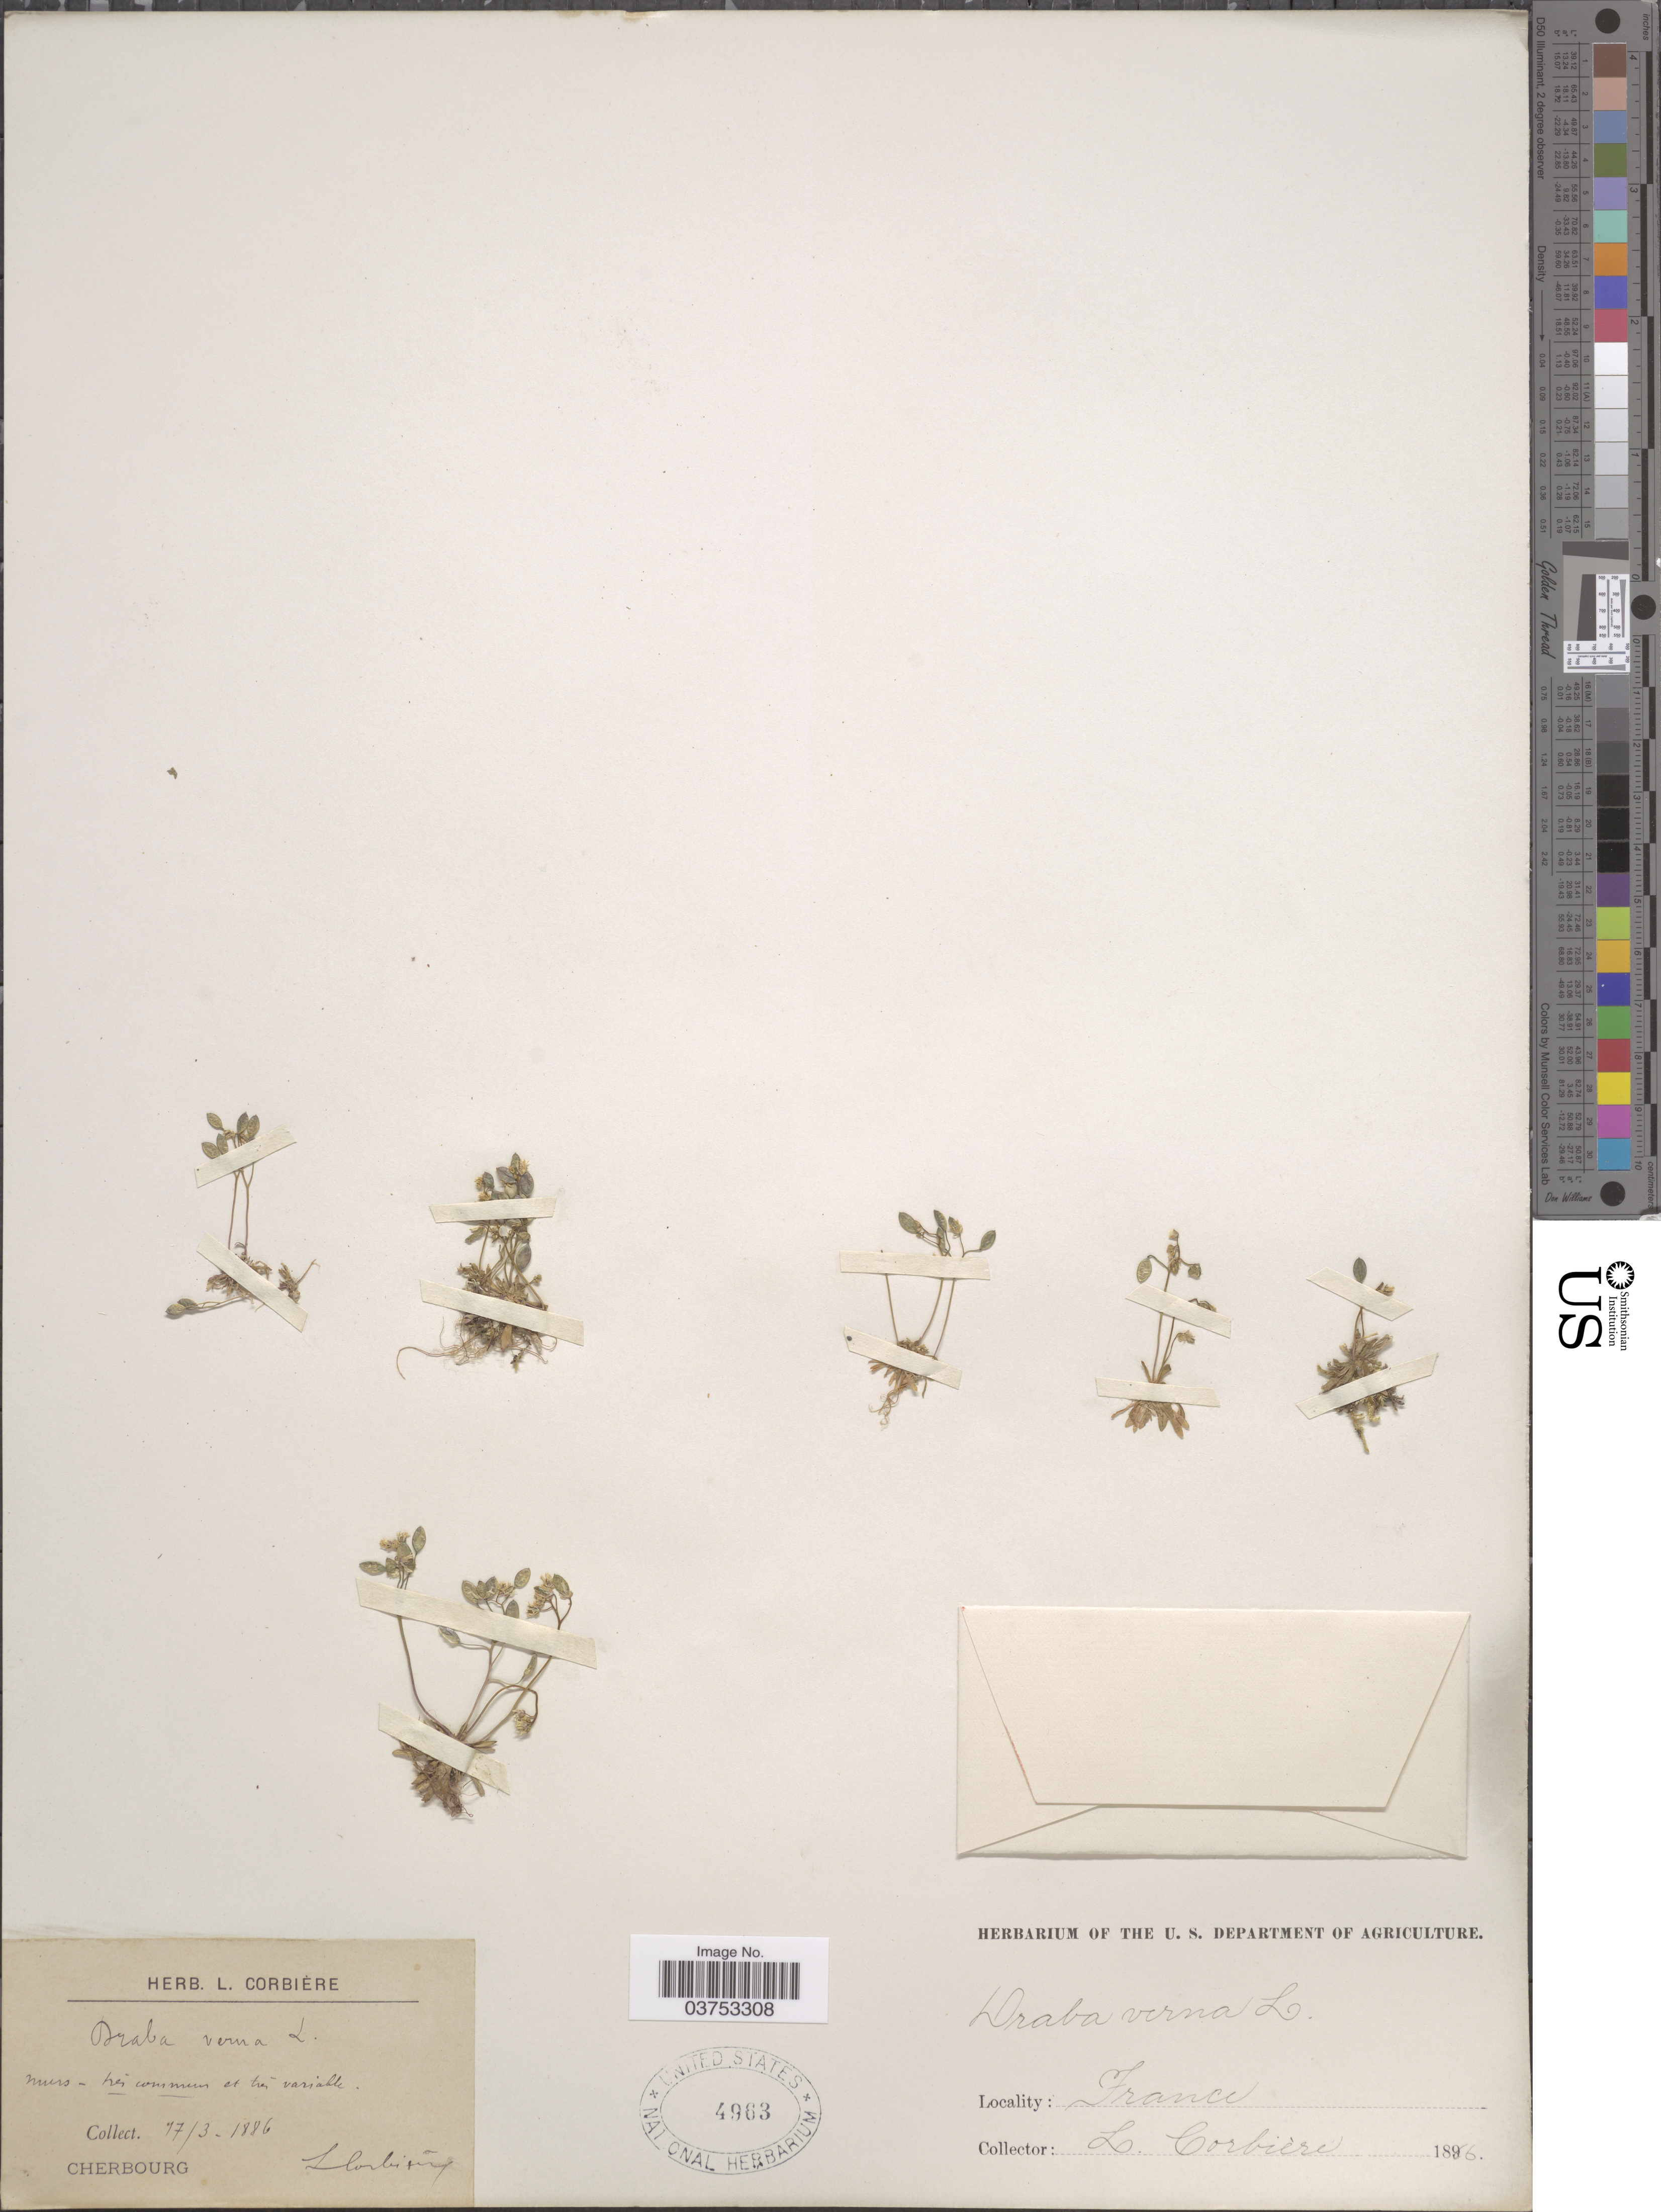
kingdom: Plantae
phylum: Tracheophyta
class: Magnoliopsida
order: Brassicales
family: Brassicaceae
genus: Draba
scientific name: Draba verna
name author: L.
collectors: L. Corbière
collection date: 1886-03-17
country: France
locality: Cherbourg.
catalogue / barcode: US 4963